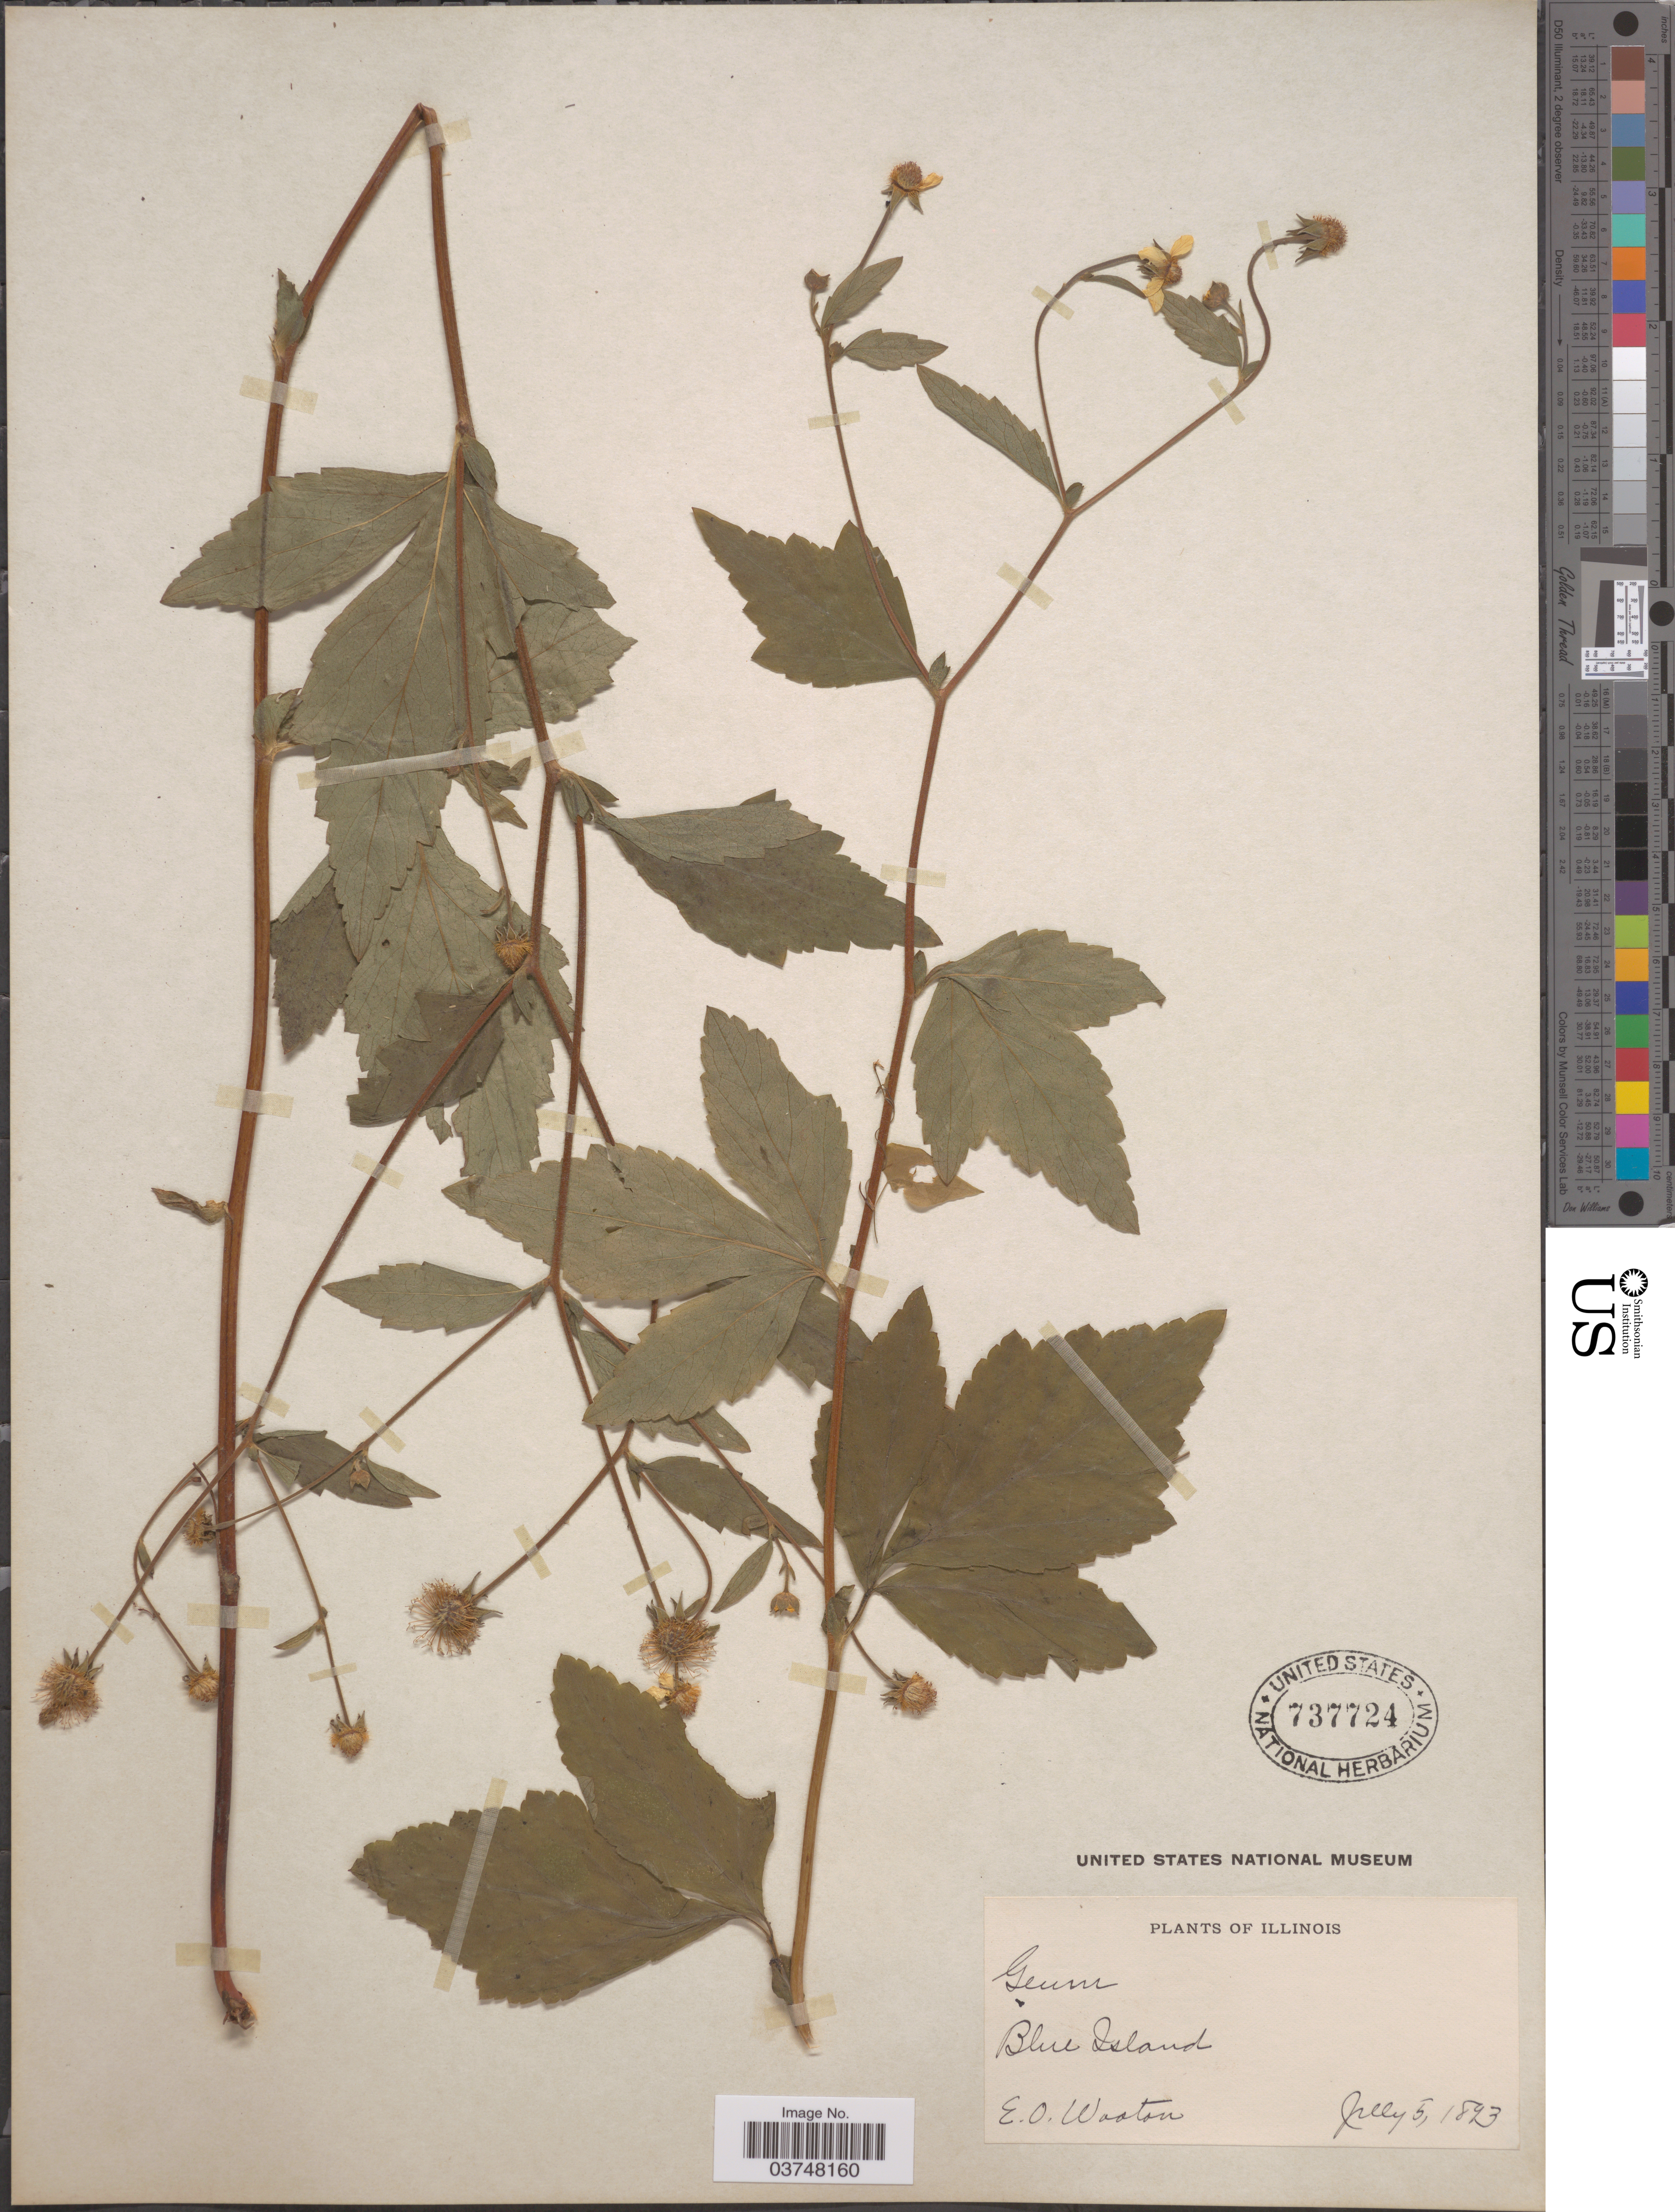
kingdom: Plantae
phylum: Tracheophyta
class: Magnoliopsida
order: Rosales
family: Rosaceae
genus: Geum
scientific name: Geum sp.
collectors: E. O. Wooton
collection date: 1893-07-05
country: United States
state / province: Illinois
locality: Blue Island.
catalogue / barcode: US 737724